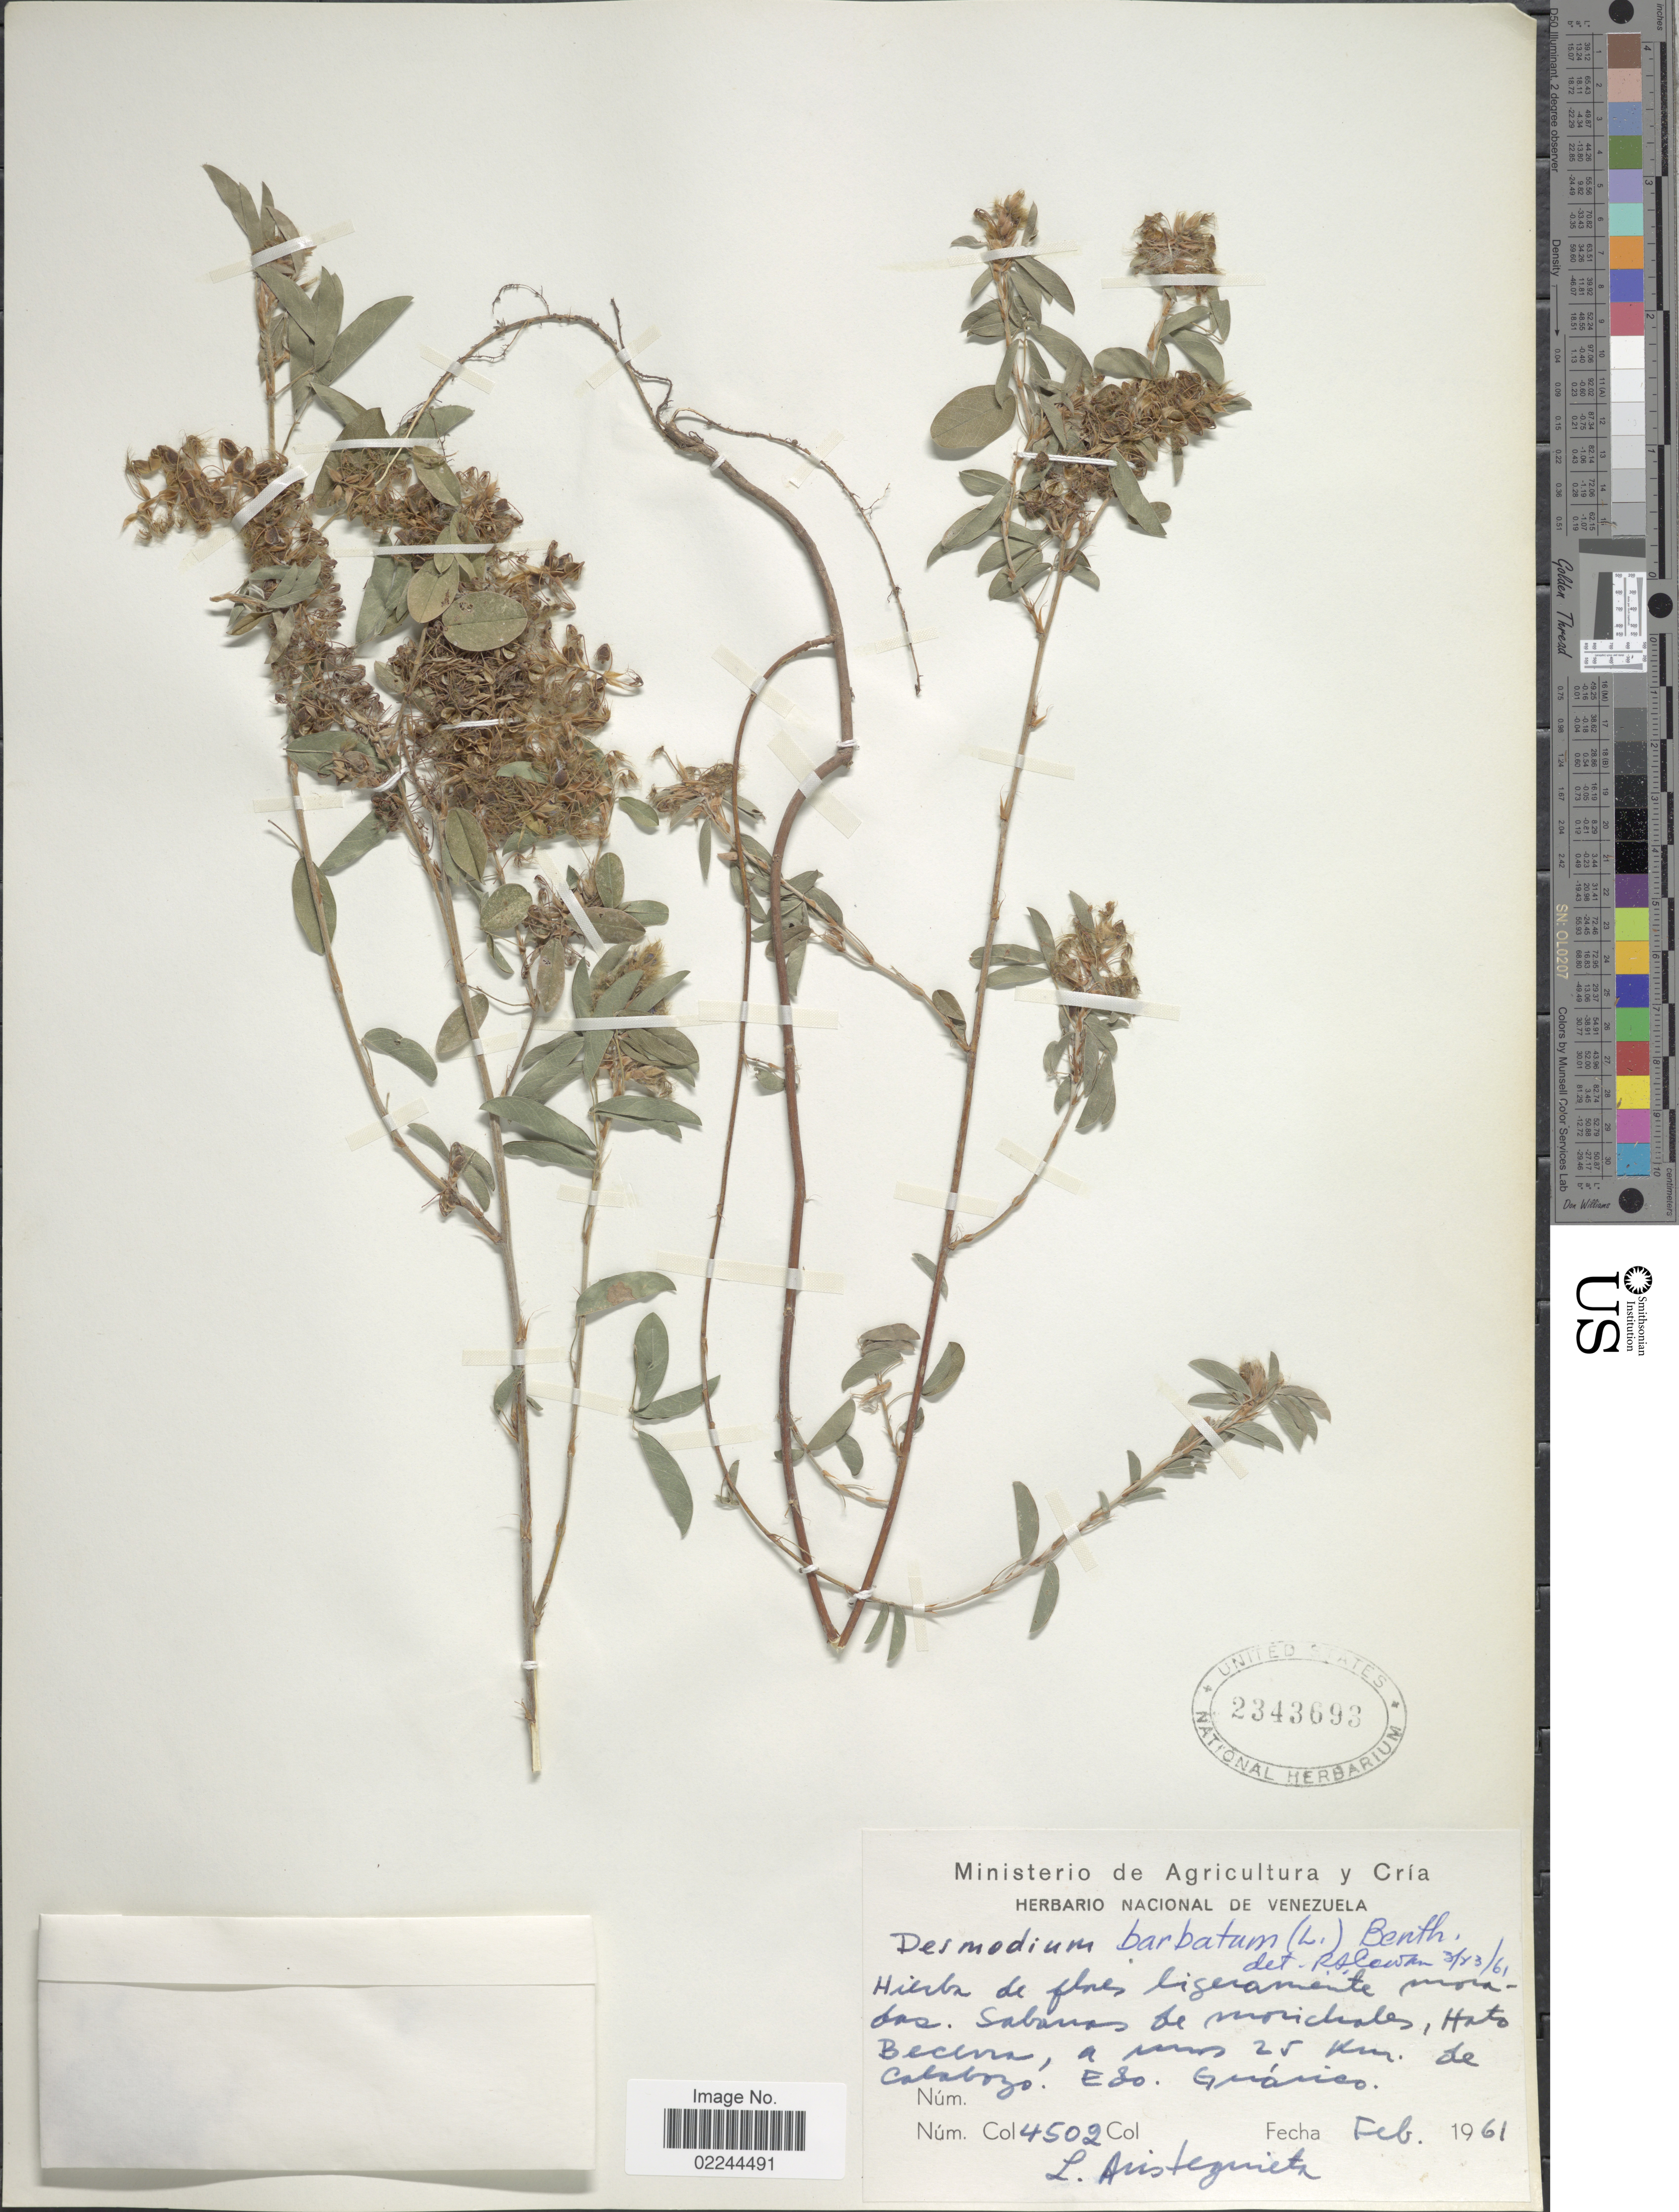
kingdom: Plantae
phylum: Tracheophyta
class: Magnoliopsida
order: Fabales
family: Fabaceae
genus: Grona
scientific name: Grona barbata var. barbata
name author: (L.) H. Ohashi & K. Ohashi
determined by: Strong, Mark T., (BOT), Smithsonian Institution - National Museum of Natural History (UNITED STATES)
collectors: L. Aristeguieta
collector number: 4502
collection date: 1961-02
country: Venezuela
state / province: Guárico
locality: Sabanas de morichales, Hato Becerra, a unos 25 Km. de Calabozo, Edo. Guarico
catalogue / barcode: US 2343693